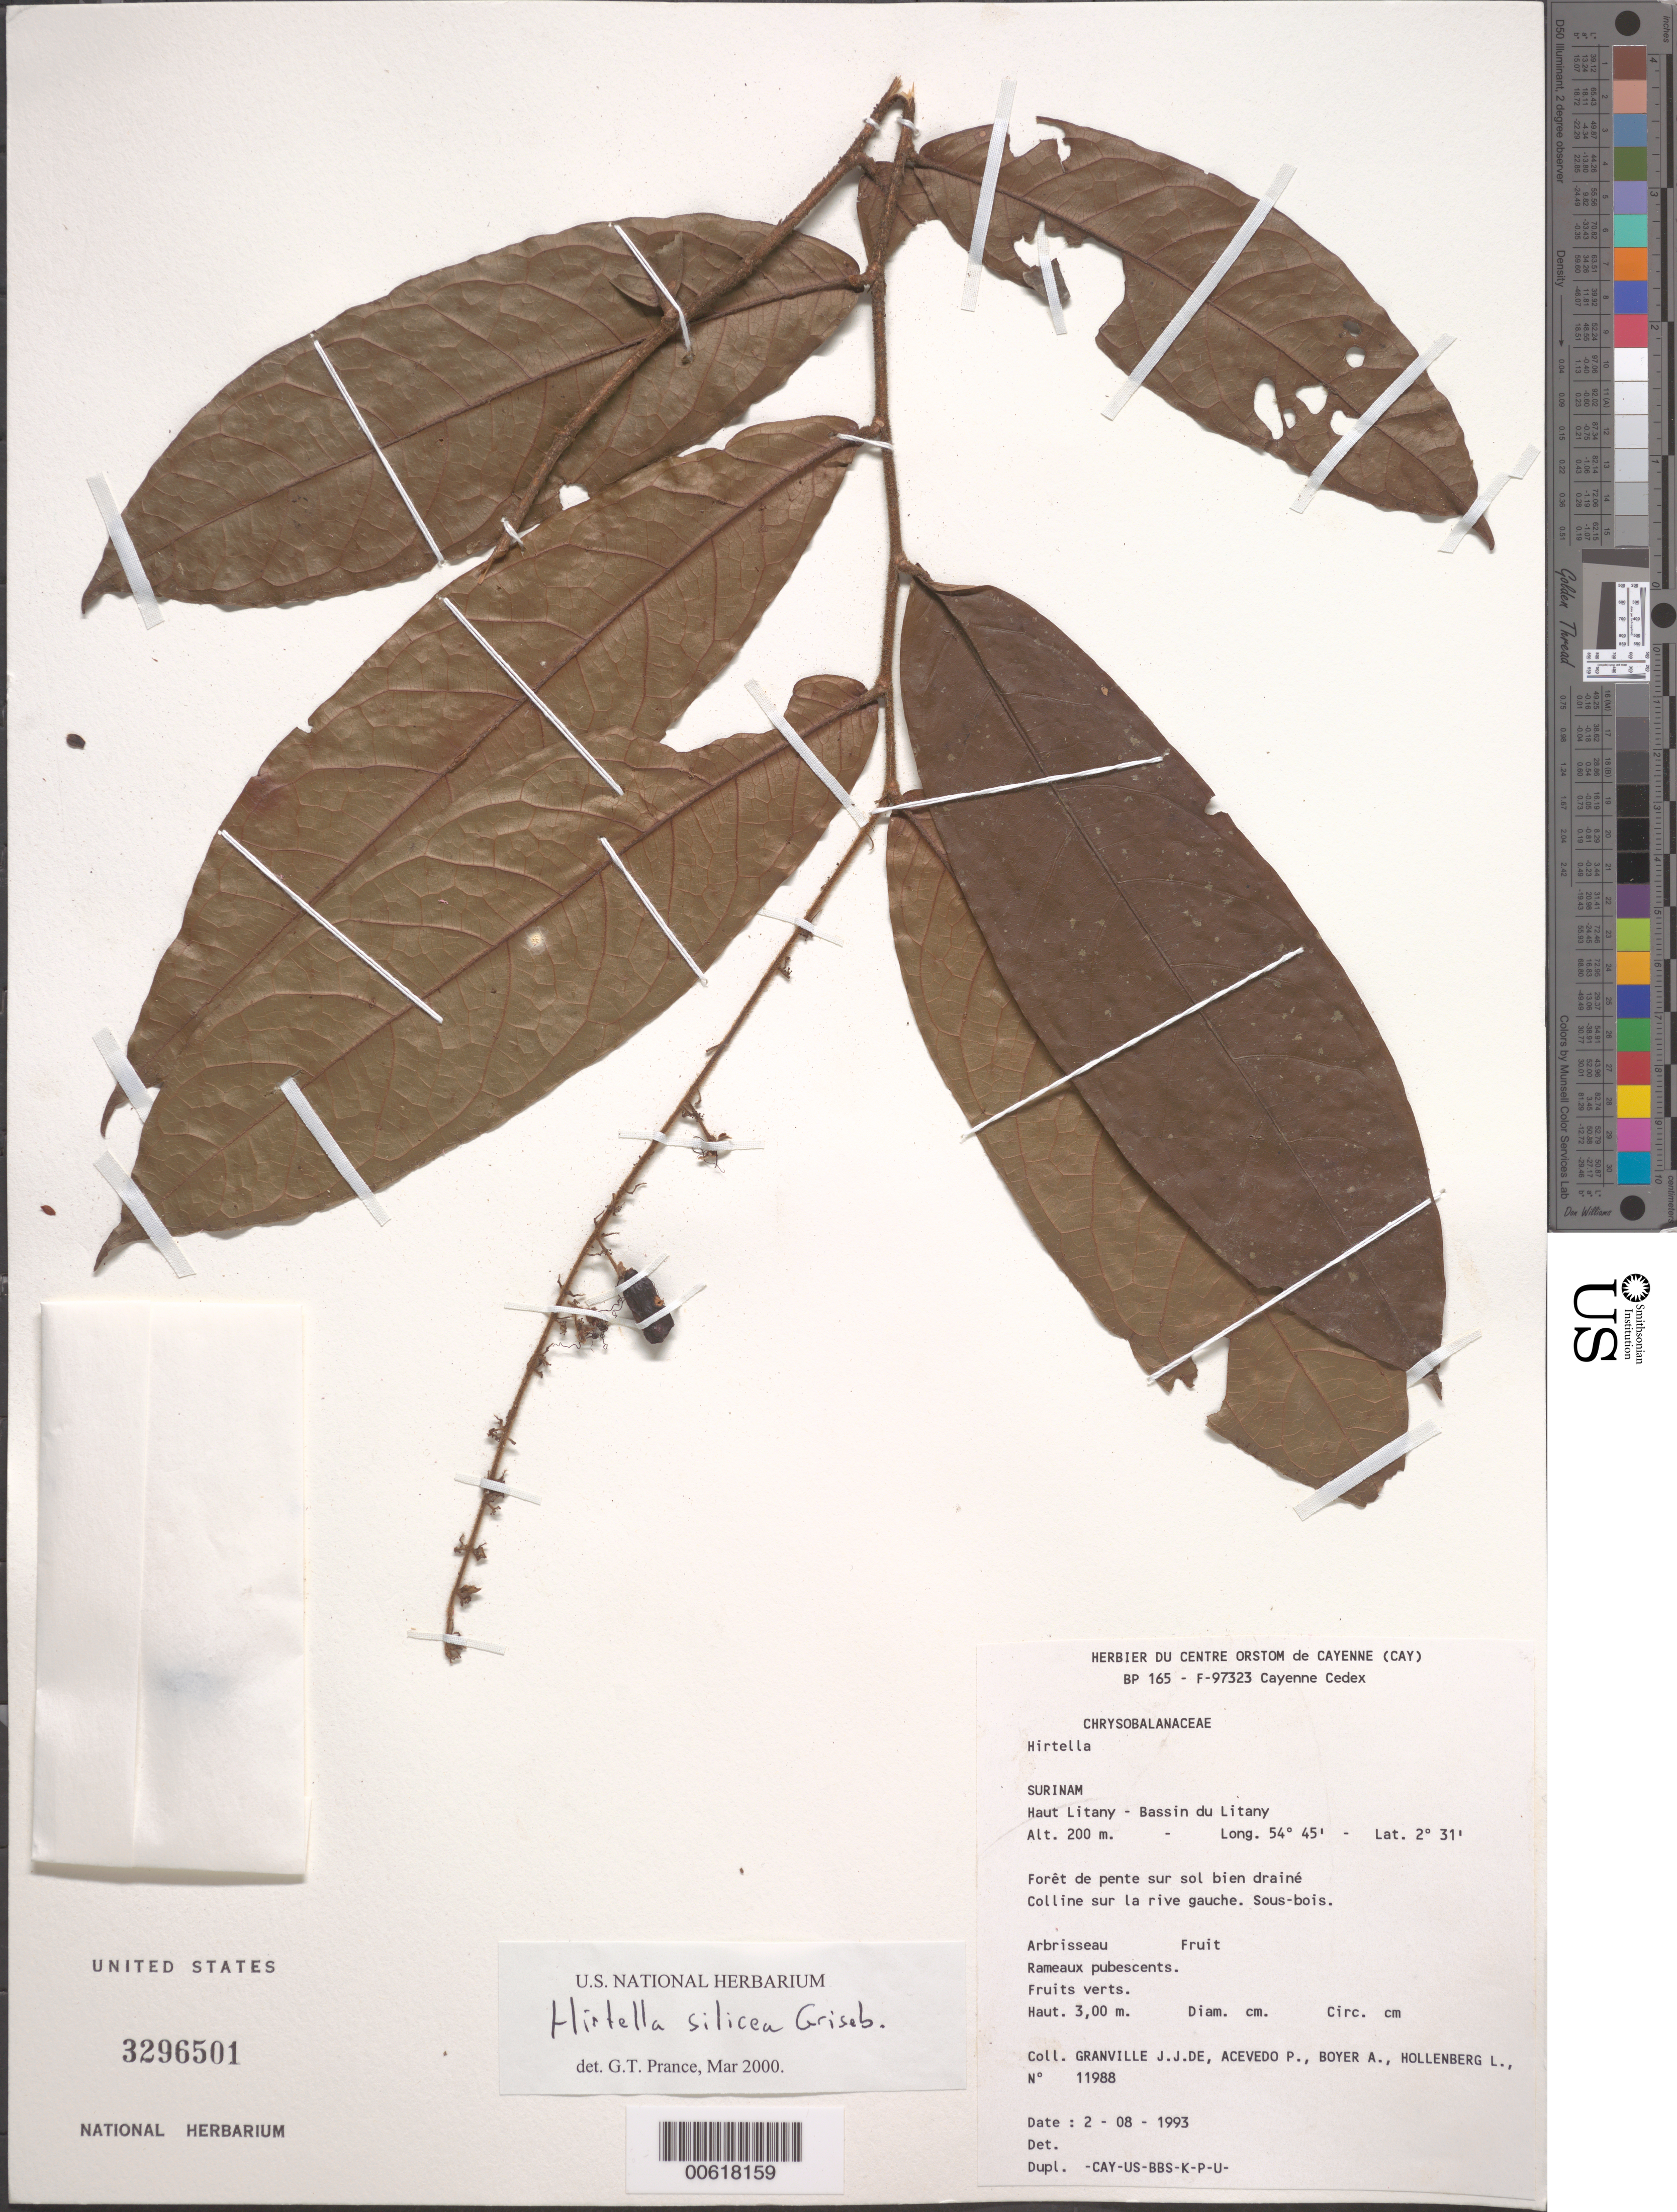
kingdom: Plantae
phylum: Tracheophyta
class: Magnoliopsida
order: Malpighiales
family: Chrysobalanaceae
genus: Hirtella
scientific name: Hirtella silicea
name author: Griseb.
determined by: Prance, G. T.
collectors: J.-J. de Granville, P. Acevedo-Rodr., A. Boyer & L. Hollenberg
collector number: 11988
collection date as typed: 2-Aug-93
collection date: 1993-08-02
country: Suriname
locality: Haut Litany, Bassin du Litany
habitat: Forêt de pente sur sol bien draine, colline sur la rive gauche. Sous bois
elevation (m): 200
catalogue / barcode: US 3296501